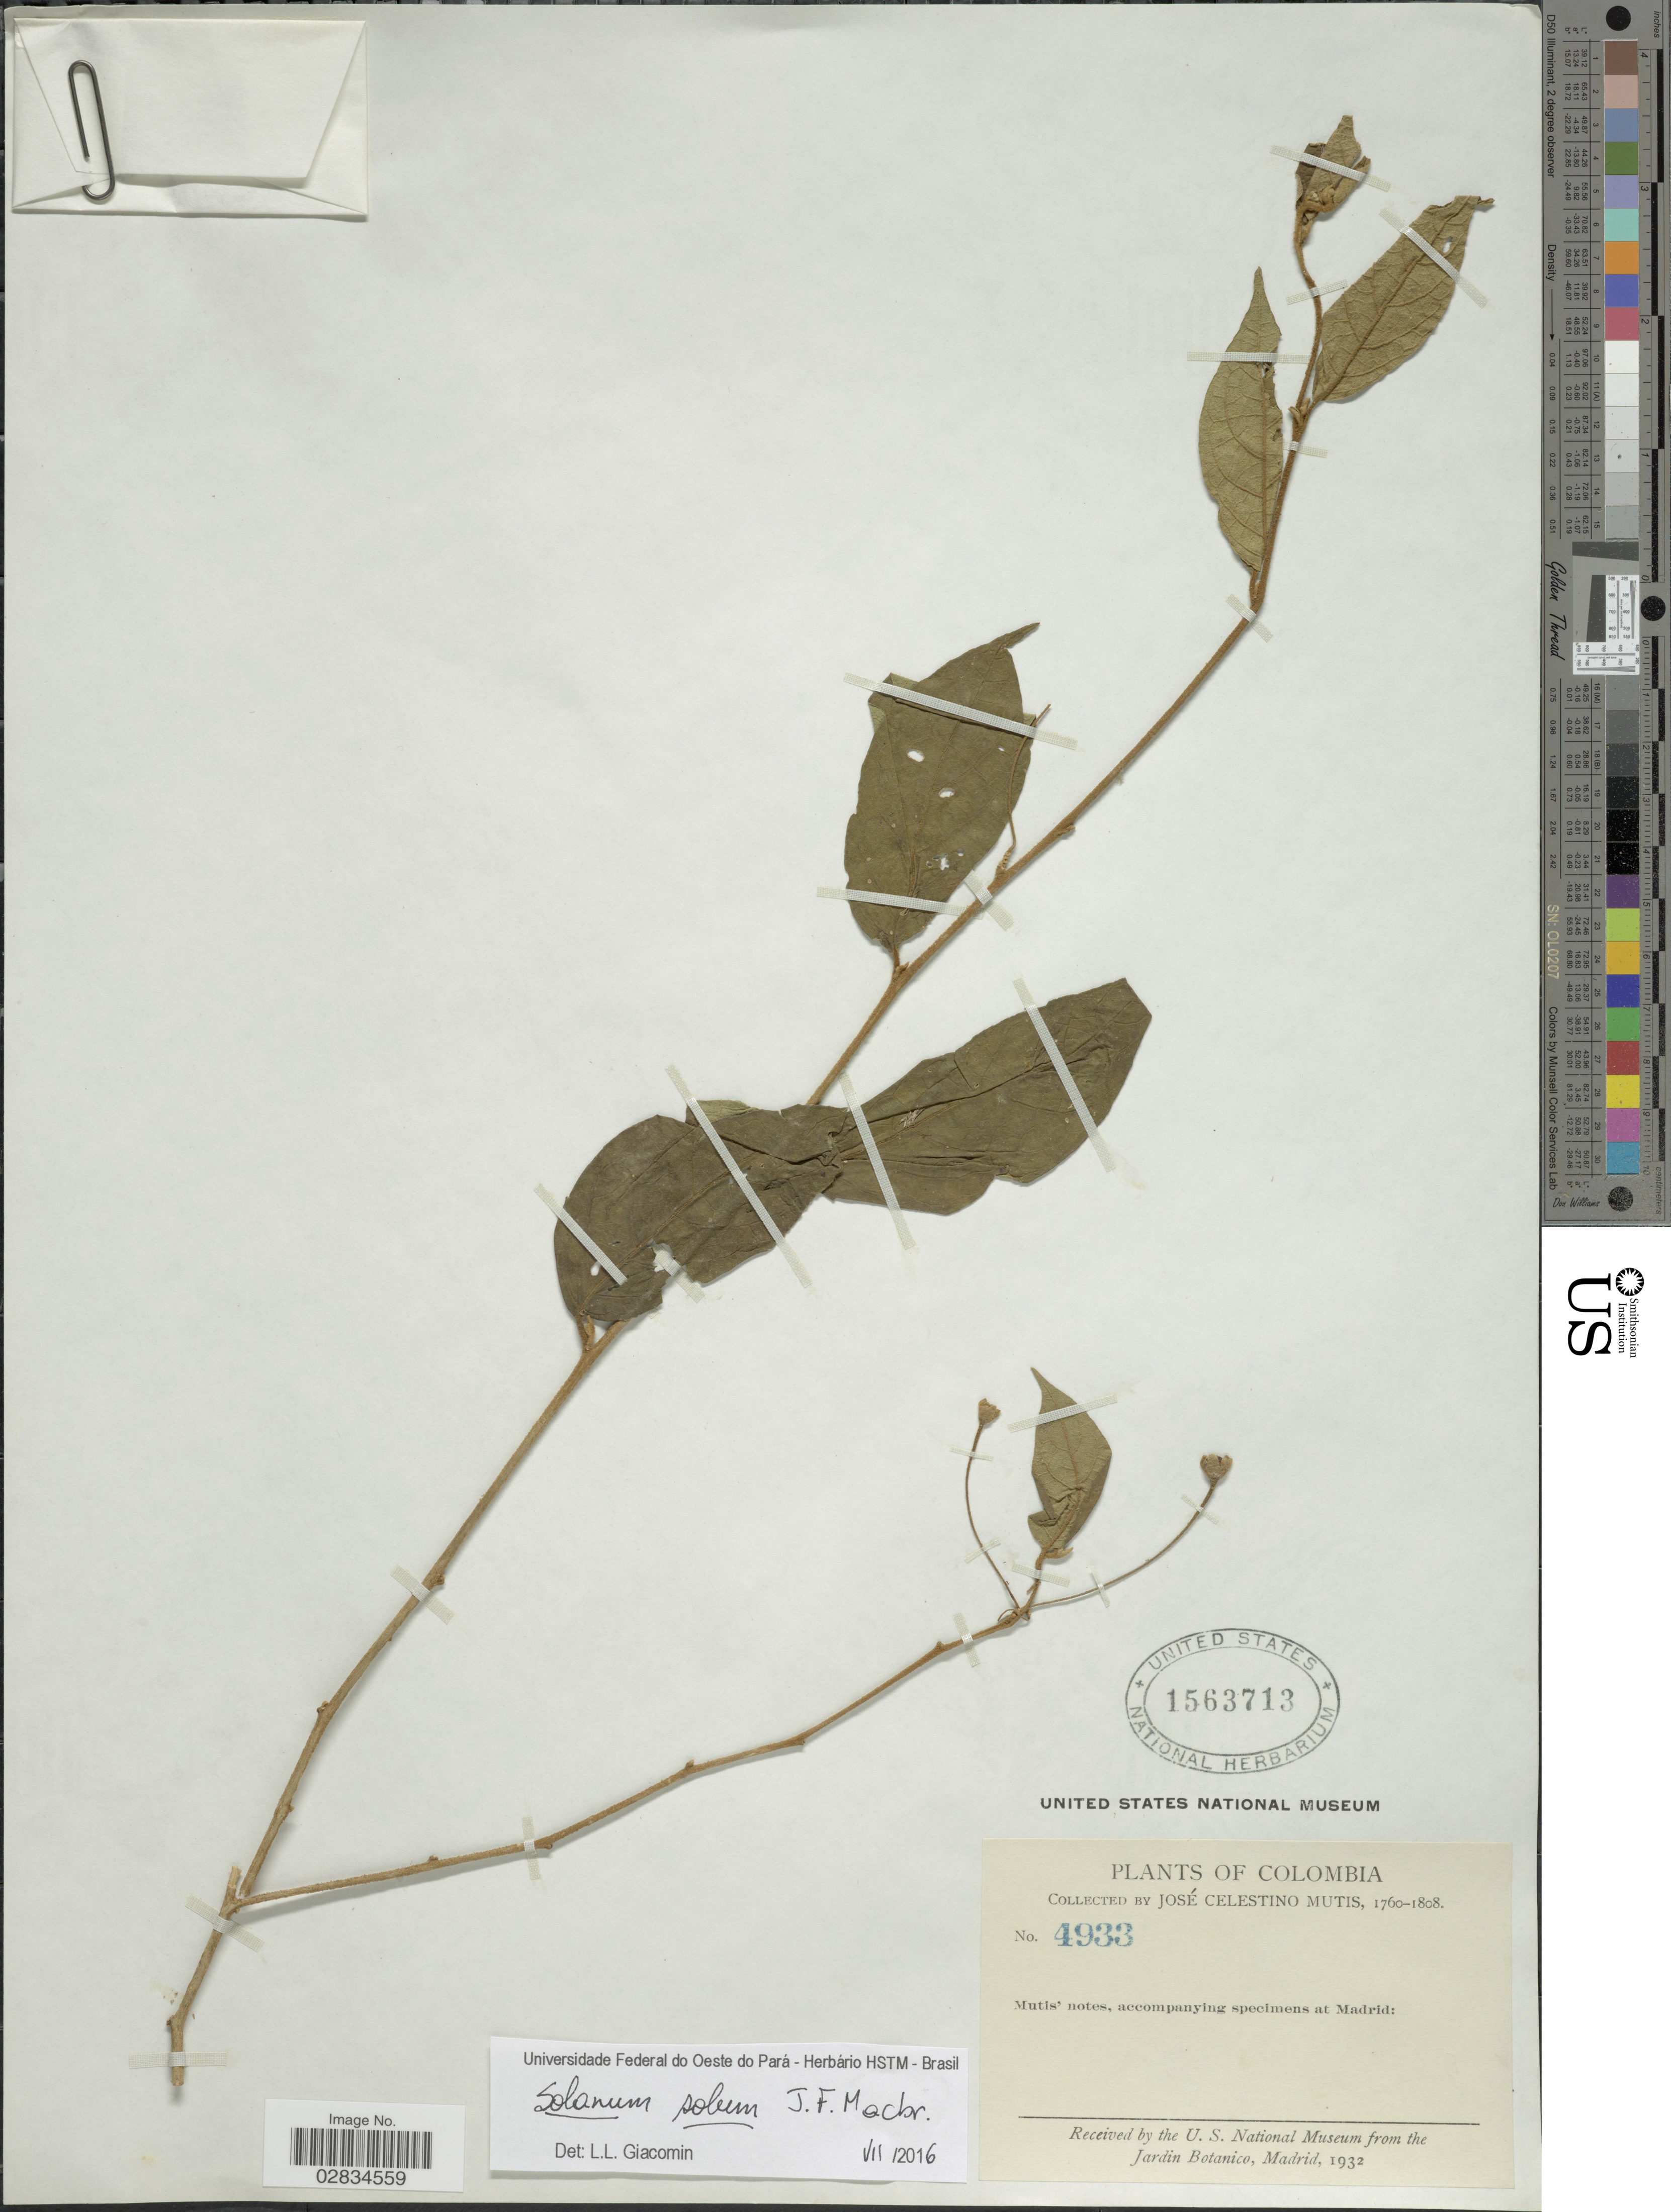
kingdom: Plantae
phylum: Tracheophyta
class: Magnoliopsida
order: Solanales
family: Solanaceae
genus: Solanum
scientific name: Solanum solum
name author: J.F. Macbr.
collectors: J. C. B. Mutis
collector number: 4933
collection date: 1760/1808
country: Colombia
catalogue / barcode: US 1563713